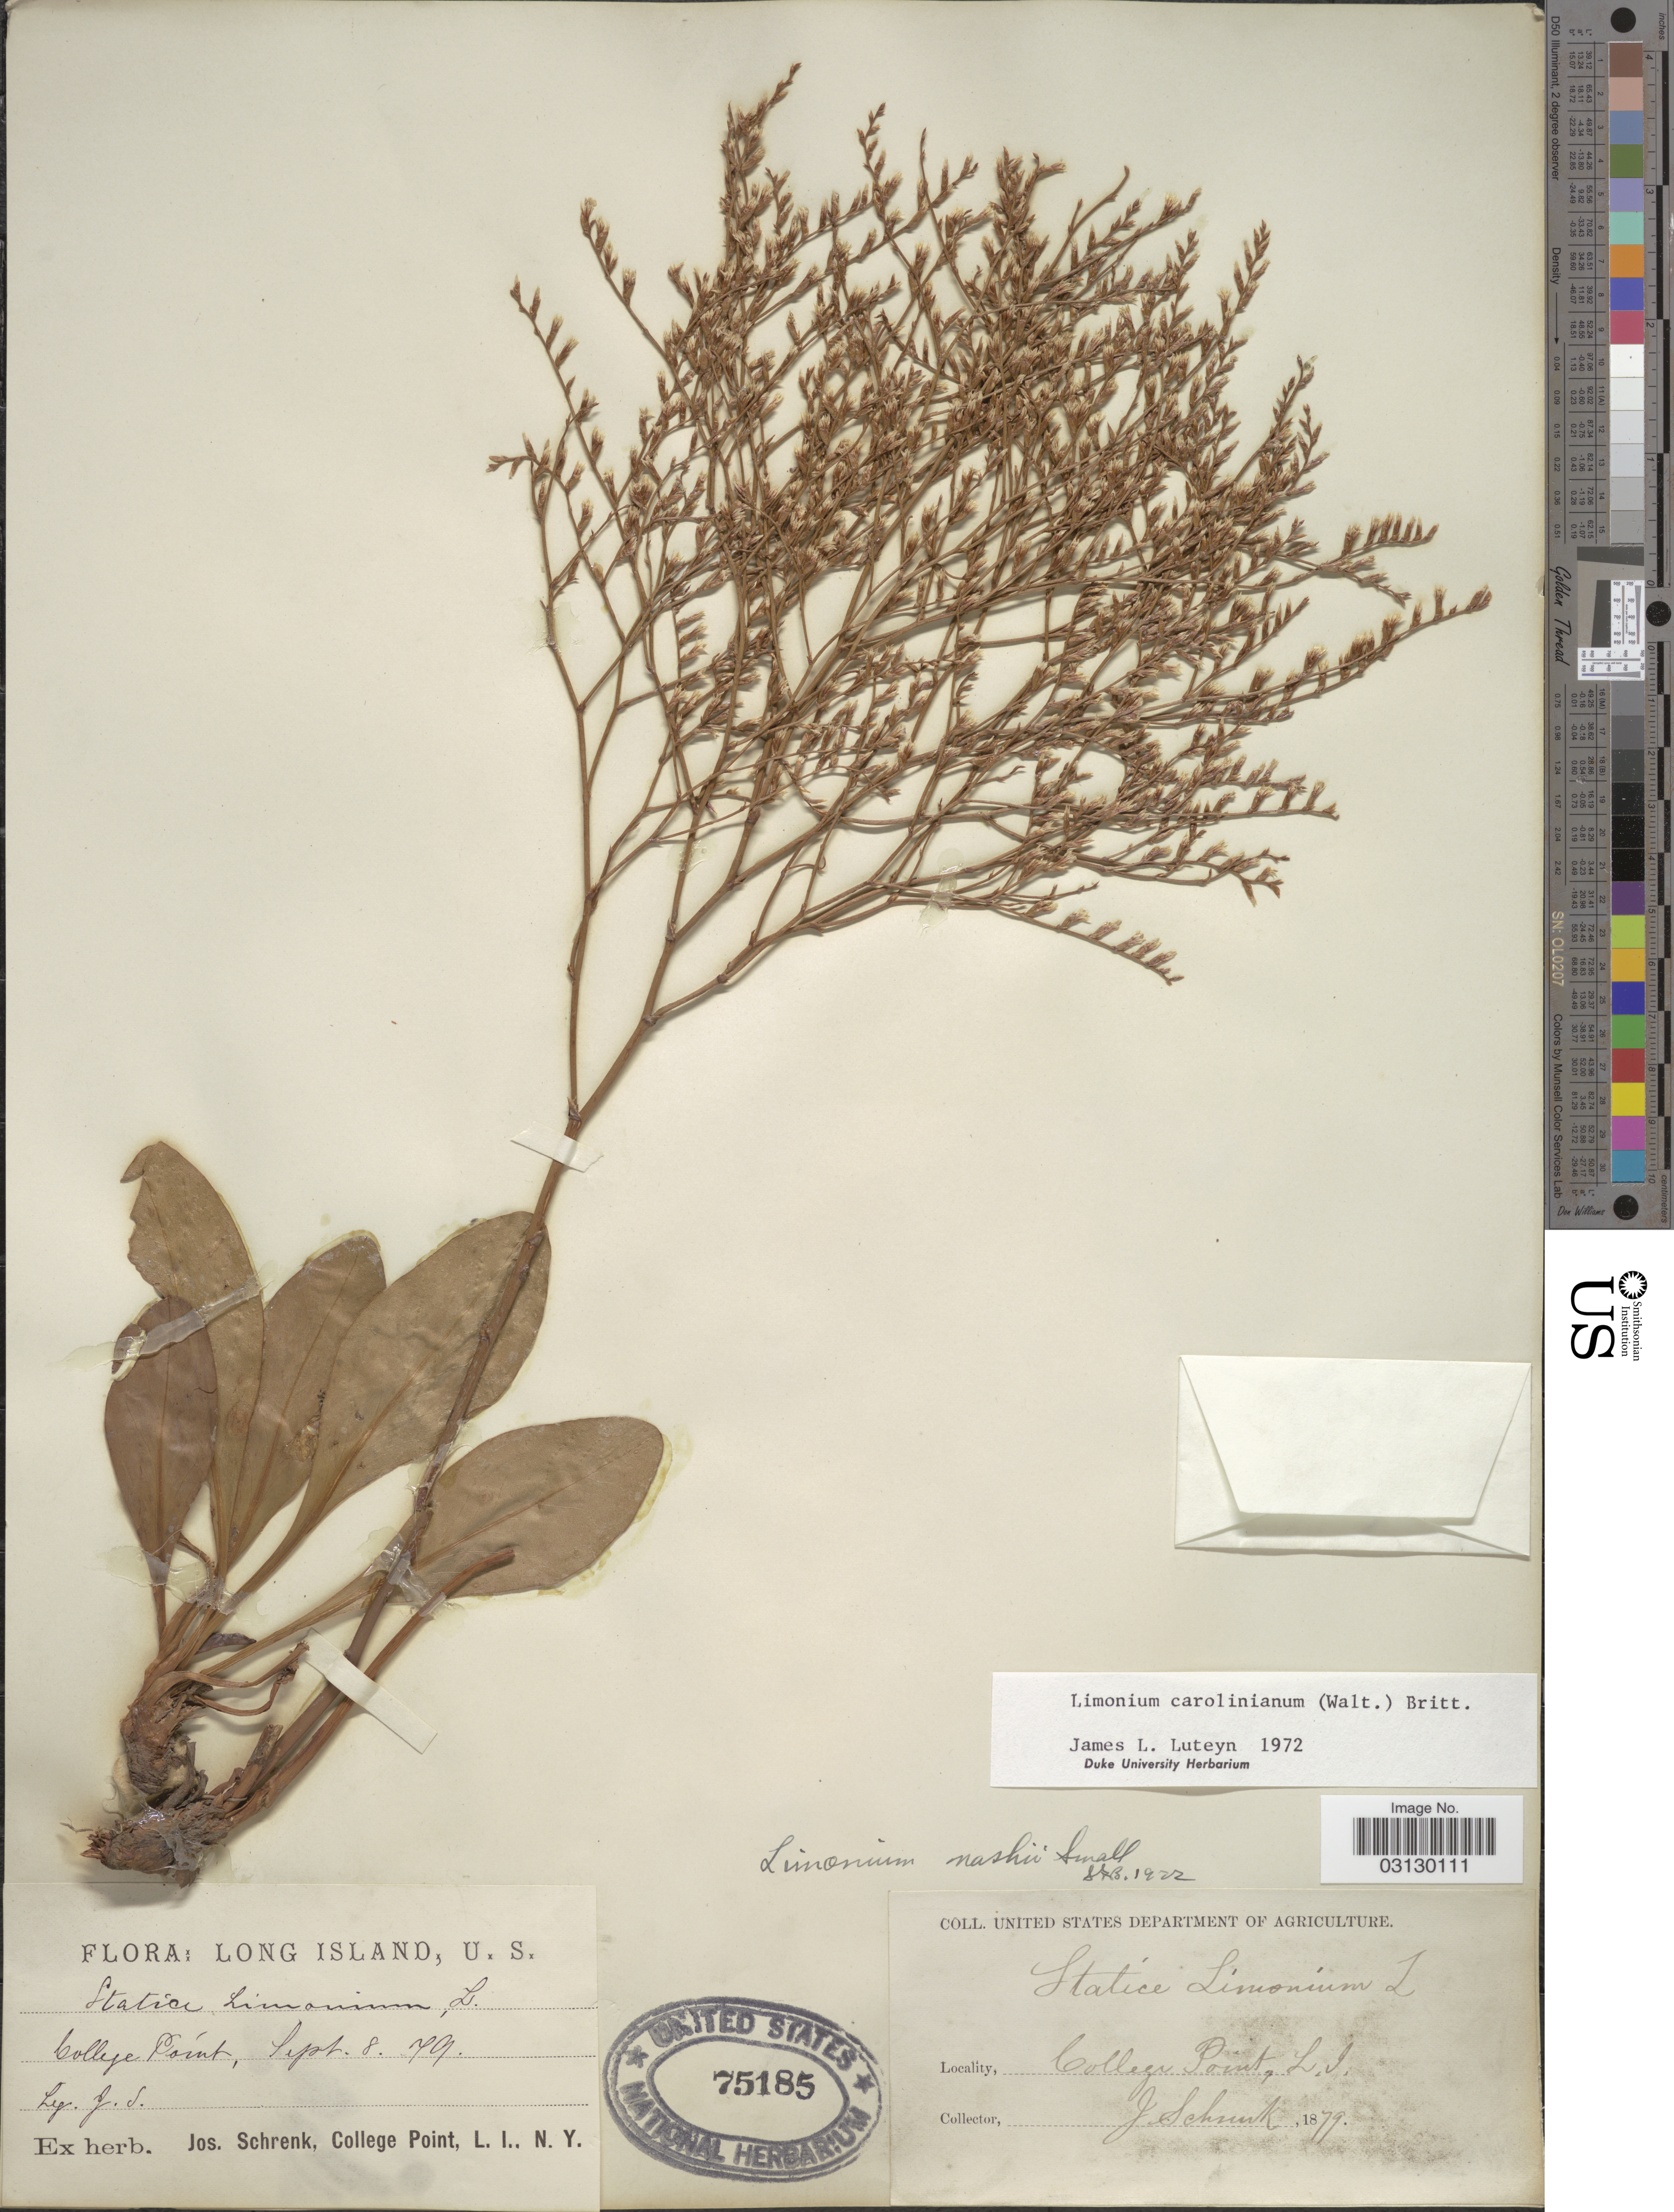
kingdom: Plantae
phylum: Tracheophyta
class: Magnoliopsida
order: Caryophyllales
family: Plumbaginaceae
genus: Limonium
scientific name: Limonium carolinianum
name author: (Walter) Britton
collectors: J. Schrenk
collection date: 1879-09-08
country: United States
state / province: New York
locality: Long Island. College Point.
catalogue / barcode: US 75185